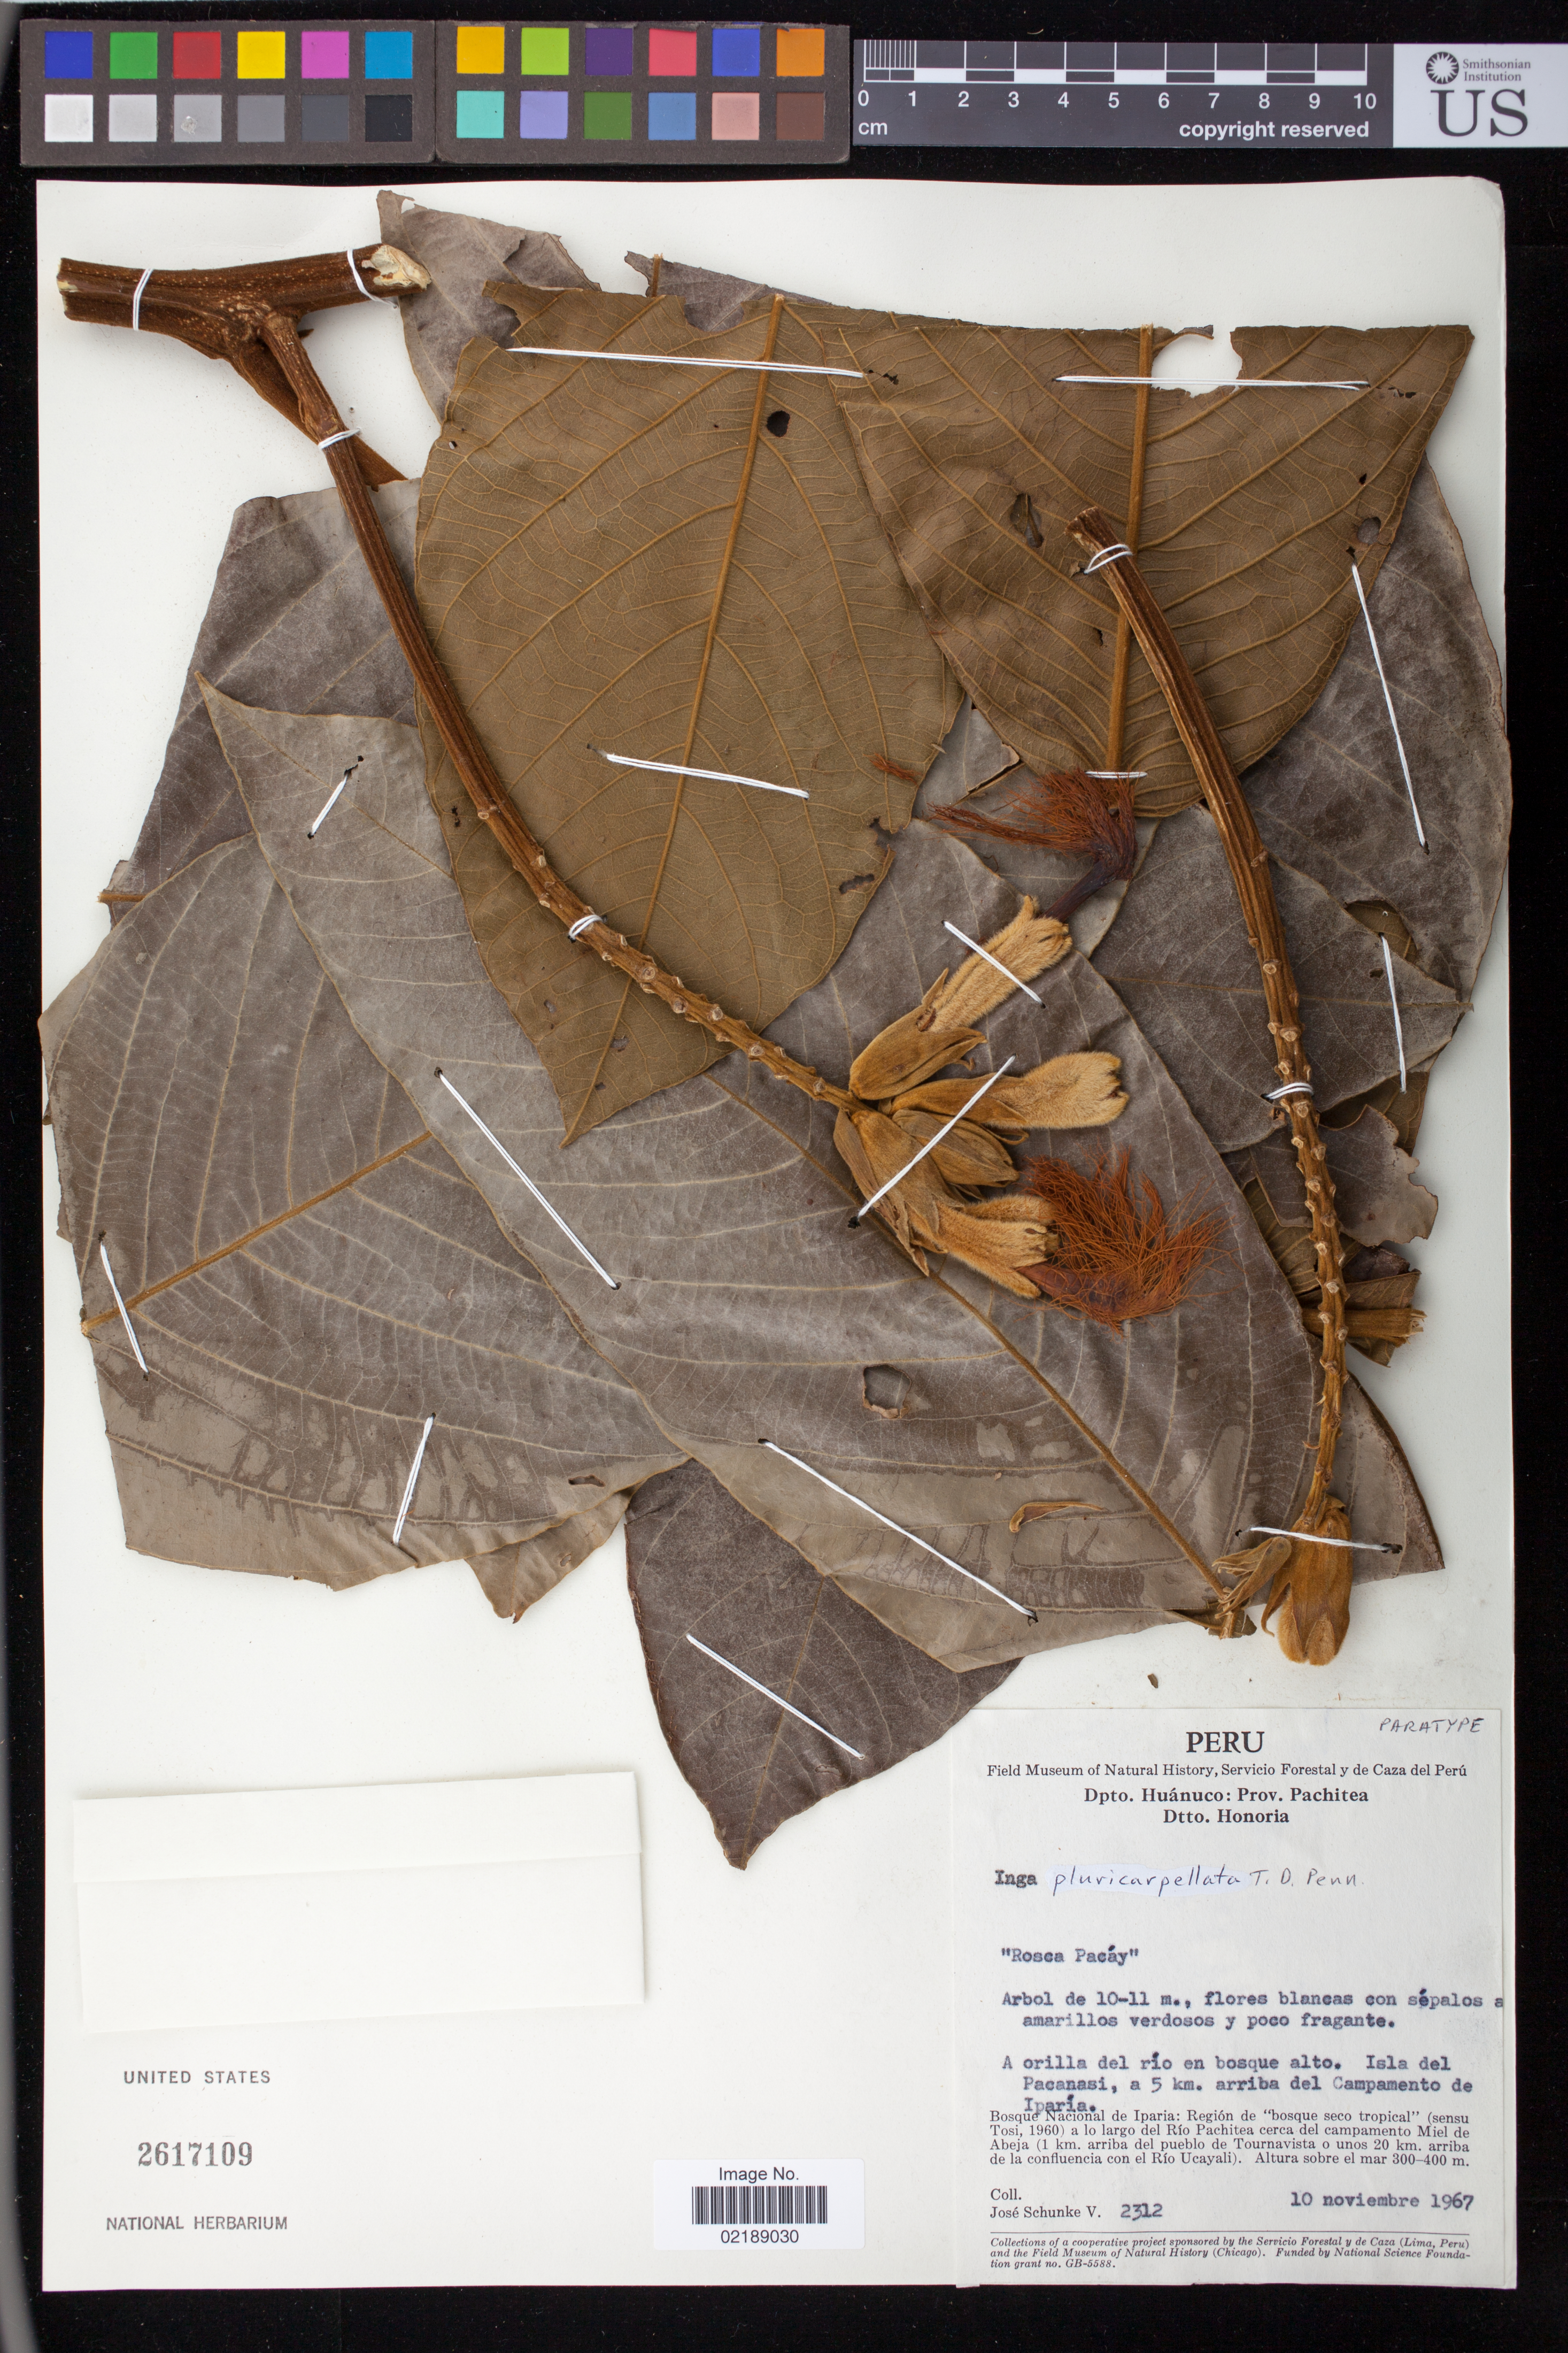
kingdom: Plantae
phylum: Tracheophyta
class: Magnoliopsida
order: Fabales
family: Fabaceae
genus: Inga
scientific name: Inga pluricarpellata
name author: T.D. Penn.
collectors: J. Schunke Vigo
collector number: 2312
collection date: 1967-11-10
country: Peru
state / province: Huánuco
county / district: Pachitea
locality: Dtto. Honoria. Isla del Pacanasi, a 5 km. arriba del Campamento de Iparia. Bosque Nacional de Iparia: Region de "bosque seco tropical" (sensu Tosi, 1960) a lo largo del Rio Pachitea cerca del campamento Miel de Abeja (1 km. arriba del pueblo de Tournavista o unos 20 km. arriba de la confluencia con el Rio Ucayali).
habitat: A orilla del rio en bosque alto.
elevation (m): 300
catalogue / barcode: US 2617109